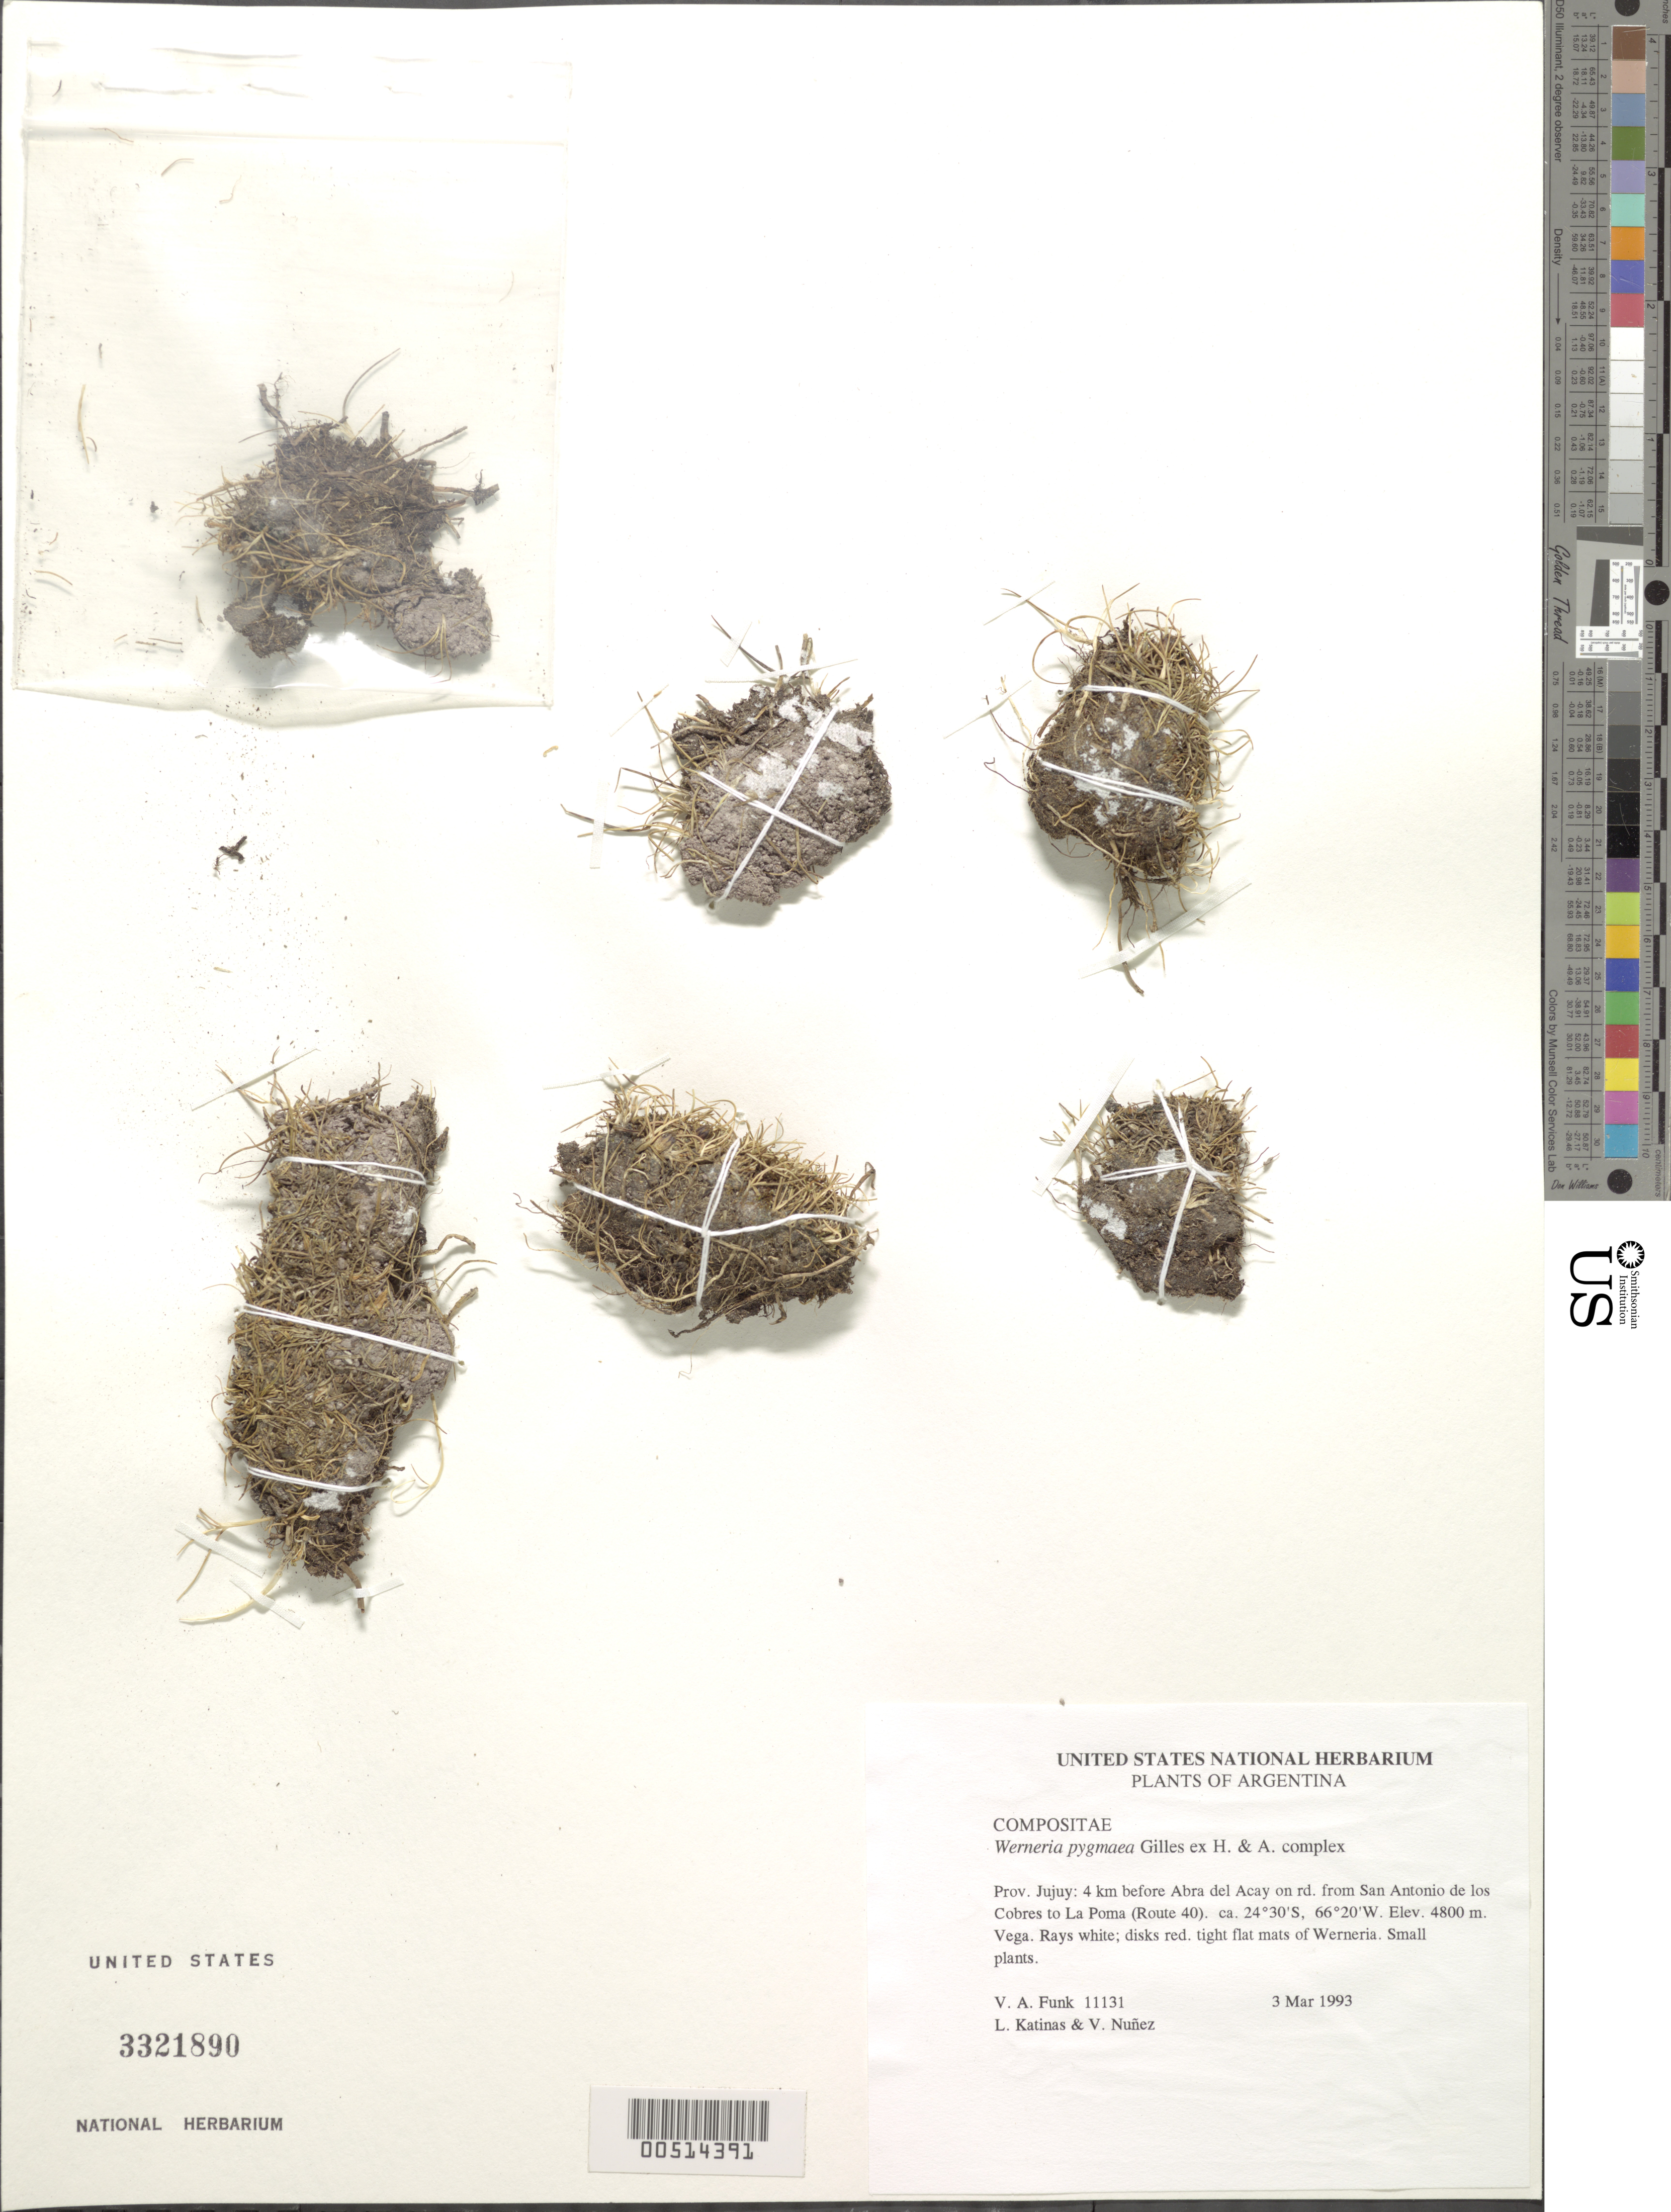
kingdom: Plantae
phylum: Tracheophyta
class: Magnoliopsida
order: Asterales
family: Asteraceae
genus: Werneria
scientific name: Werneria pygmaea complex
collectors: V. Funk, L. Katinas & V. Nuñez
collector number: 11131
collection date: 1993-03-03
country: Argentina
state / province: Jujuy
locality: Abra del Acay, 4 km before, on rd. from San Antonio de los Cobres to La Poma (Route 40)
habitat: Vega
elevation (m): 4800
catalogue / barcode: US 3321890